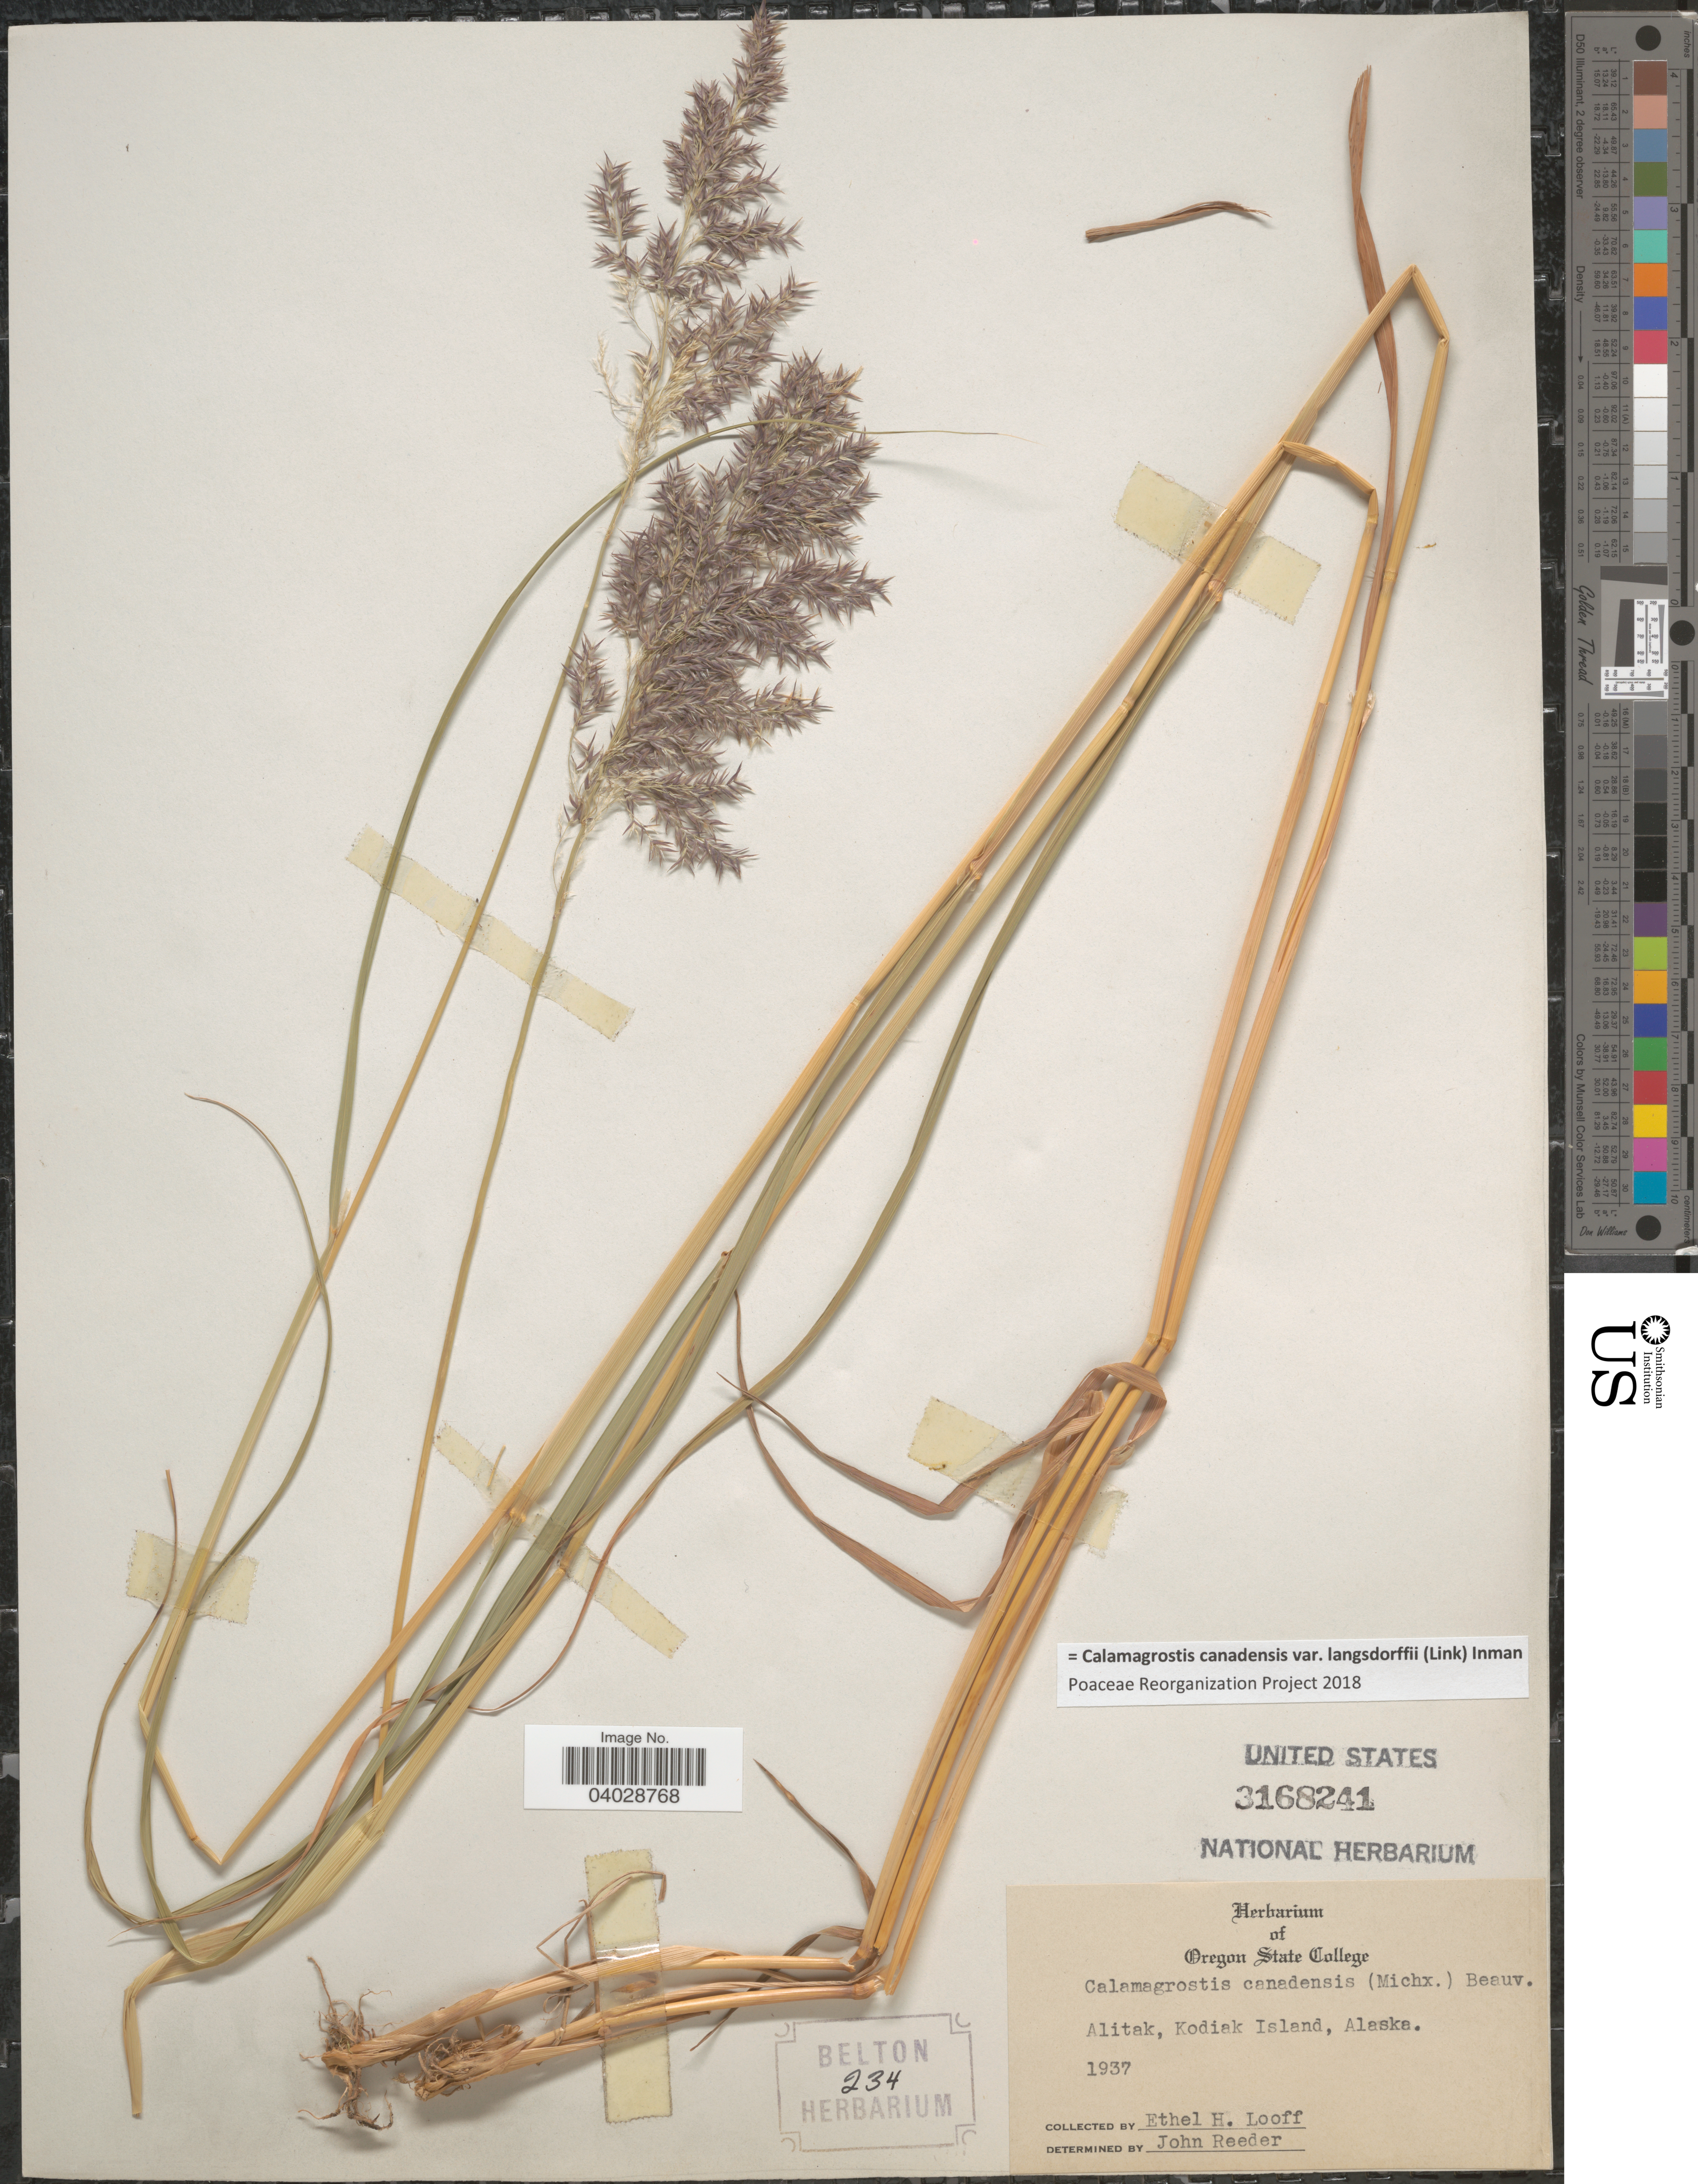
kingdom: Plantae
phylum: Tracheophyta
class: Liliopsida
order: Poales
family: Poaceae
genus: Calamagrostis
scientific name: Calamagrostis canadensis var. langsdorffii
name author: (Link) Inman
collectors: E. Looff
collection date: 1937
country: United States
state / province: Alaska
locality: Altitak, Kodiak Island.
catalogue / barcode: US 3168244